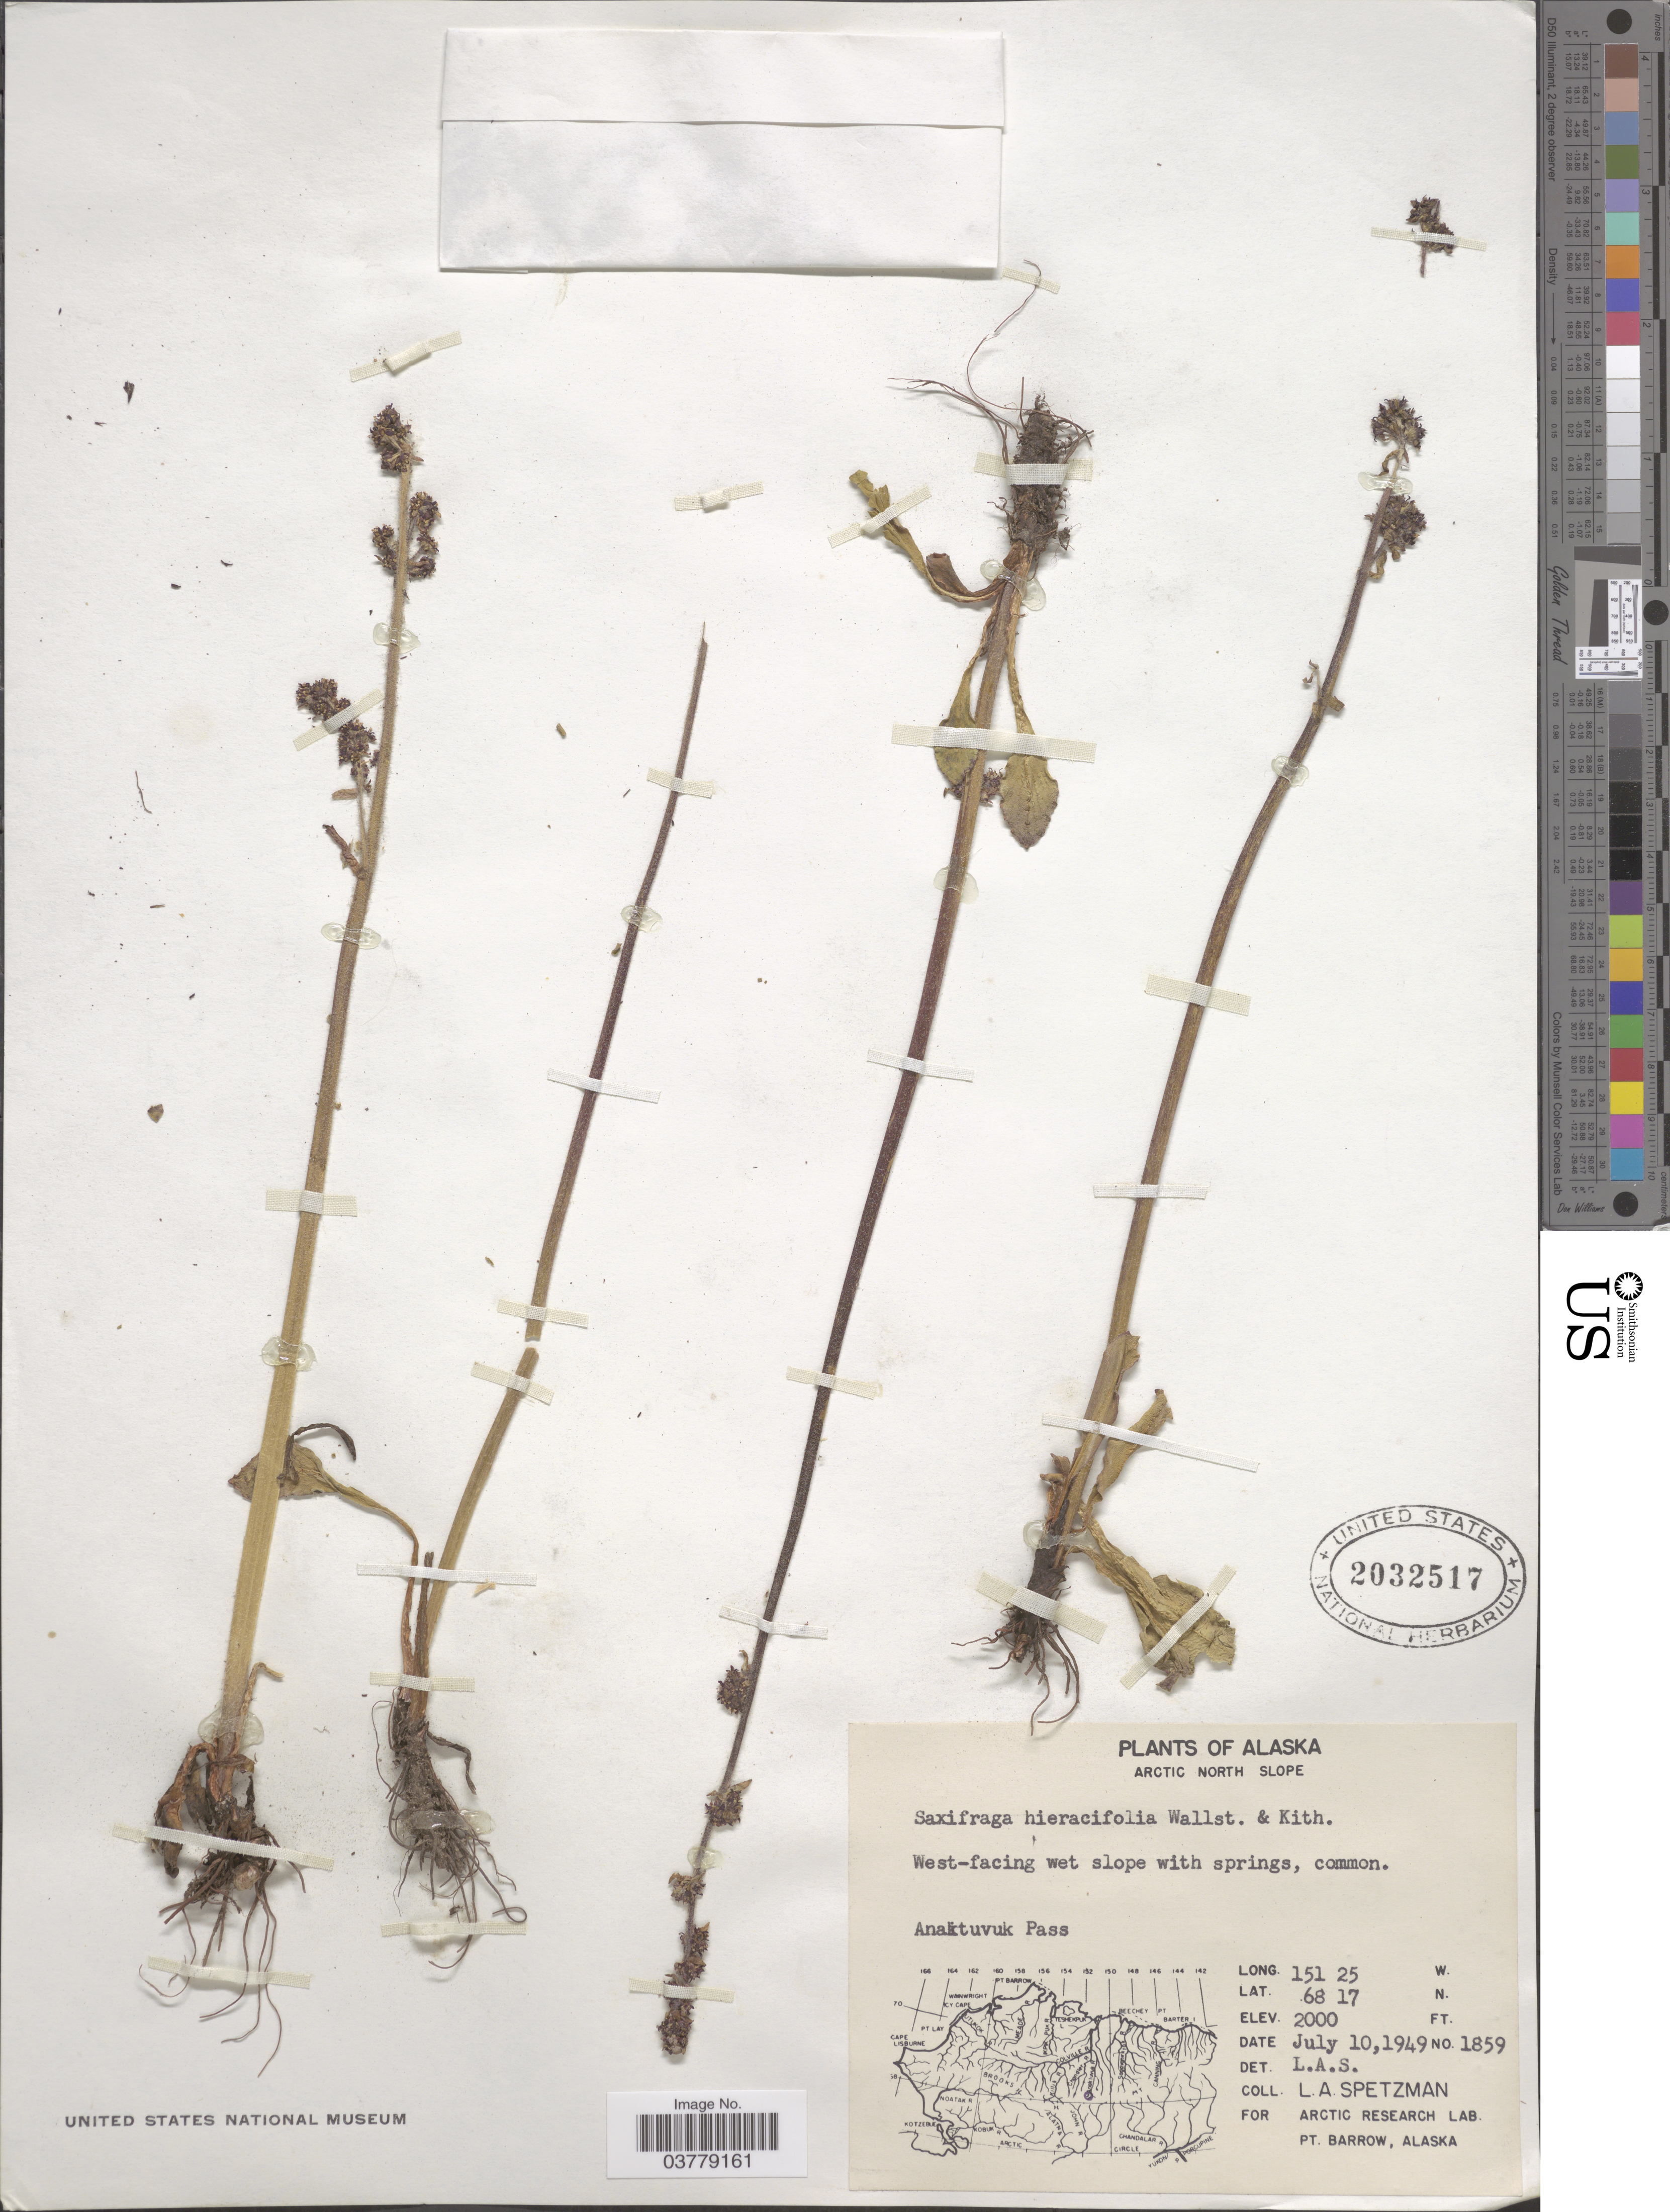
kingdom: Plantae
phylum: Tracheophyta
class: Magnoliopsida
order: Saxifragales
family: Saxifragaceae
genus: Micranthes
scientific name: Micranthes hieraciifolia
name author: (Waldst. & Kit. ex Willd.) Haw.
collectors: L. Spetzman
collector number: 1859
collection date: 1949-07-10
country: United States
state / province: Alaska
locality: Arctic North Slope. West-facing wet slope with springs. Anaktuvuk Pass.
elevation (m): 610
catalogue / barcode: US 2032517